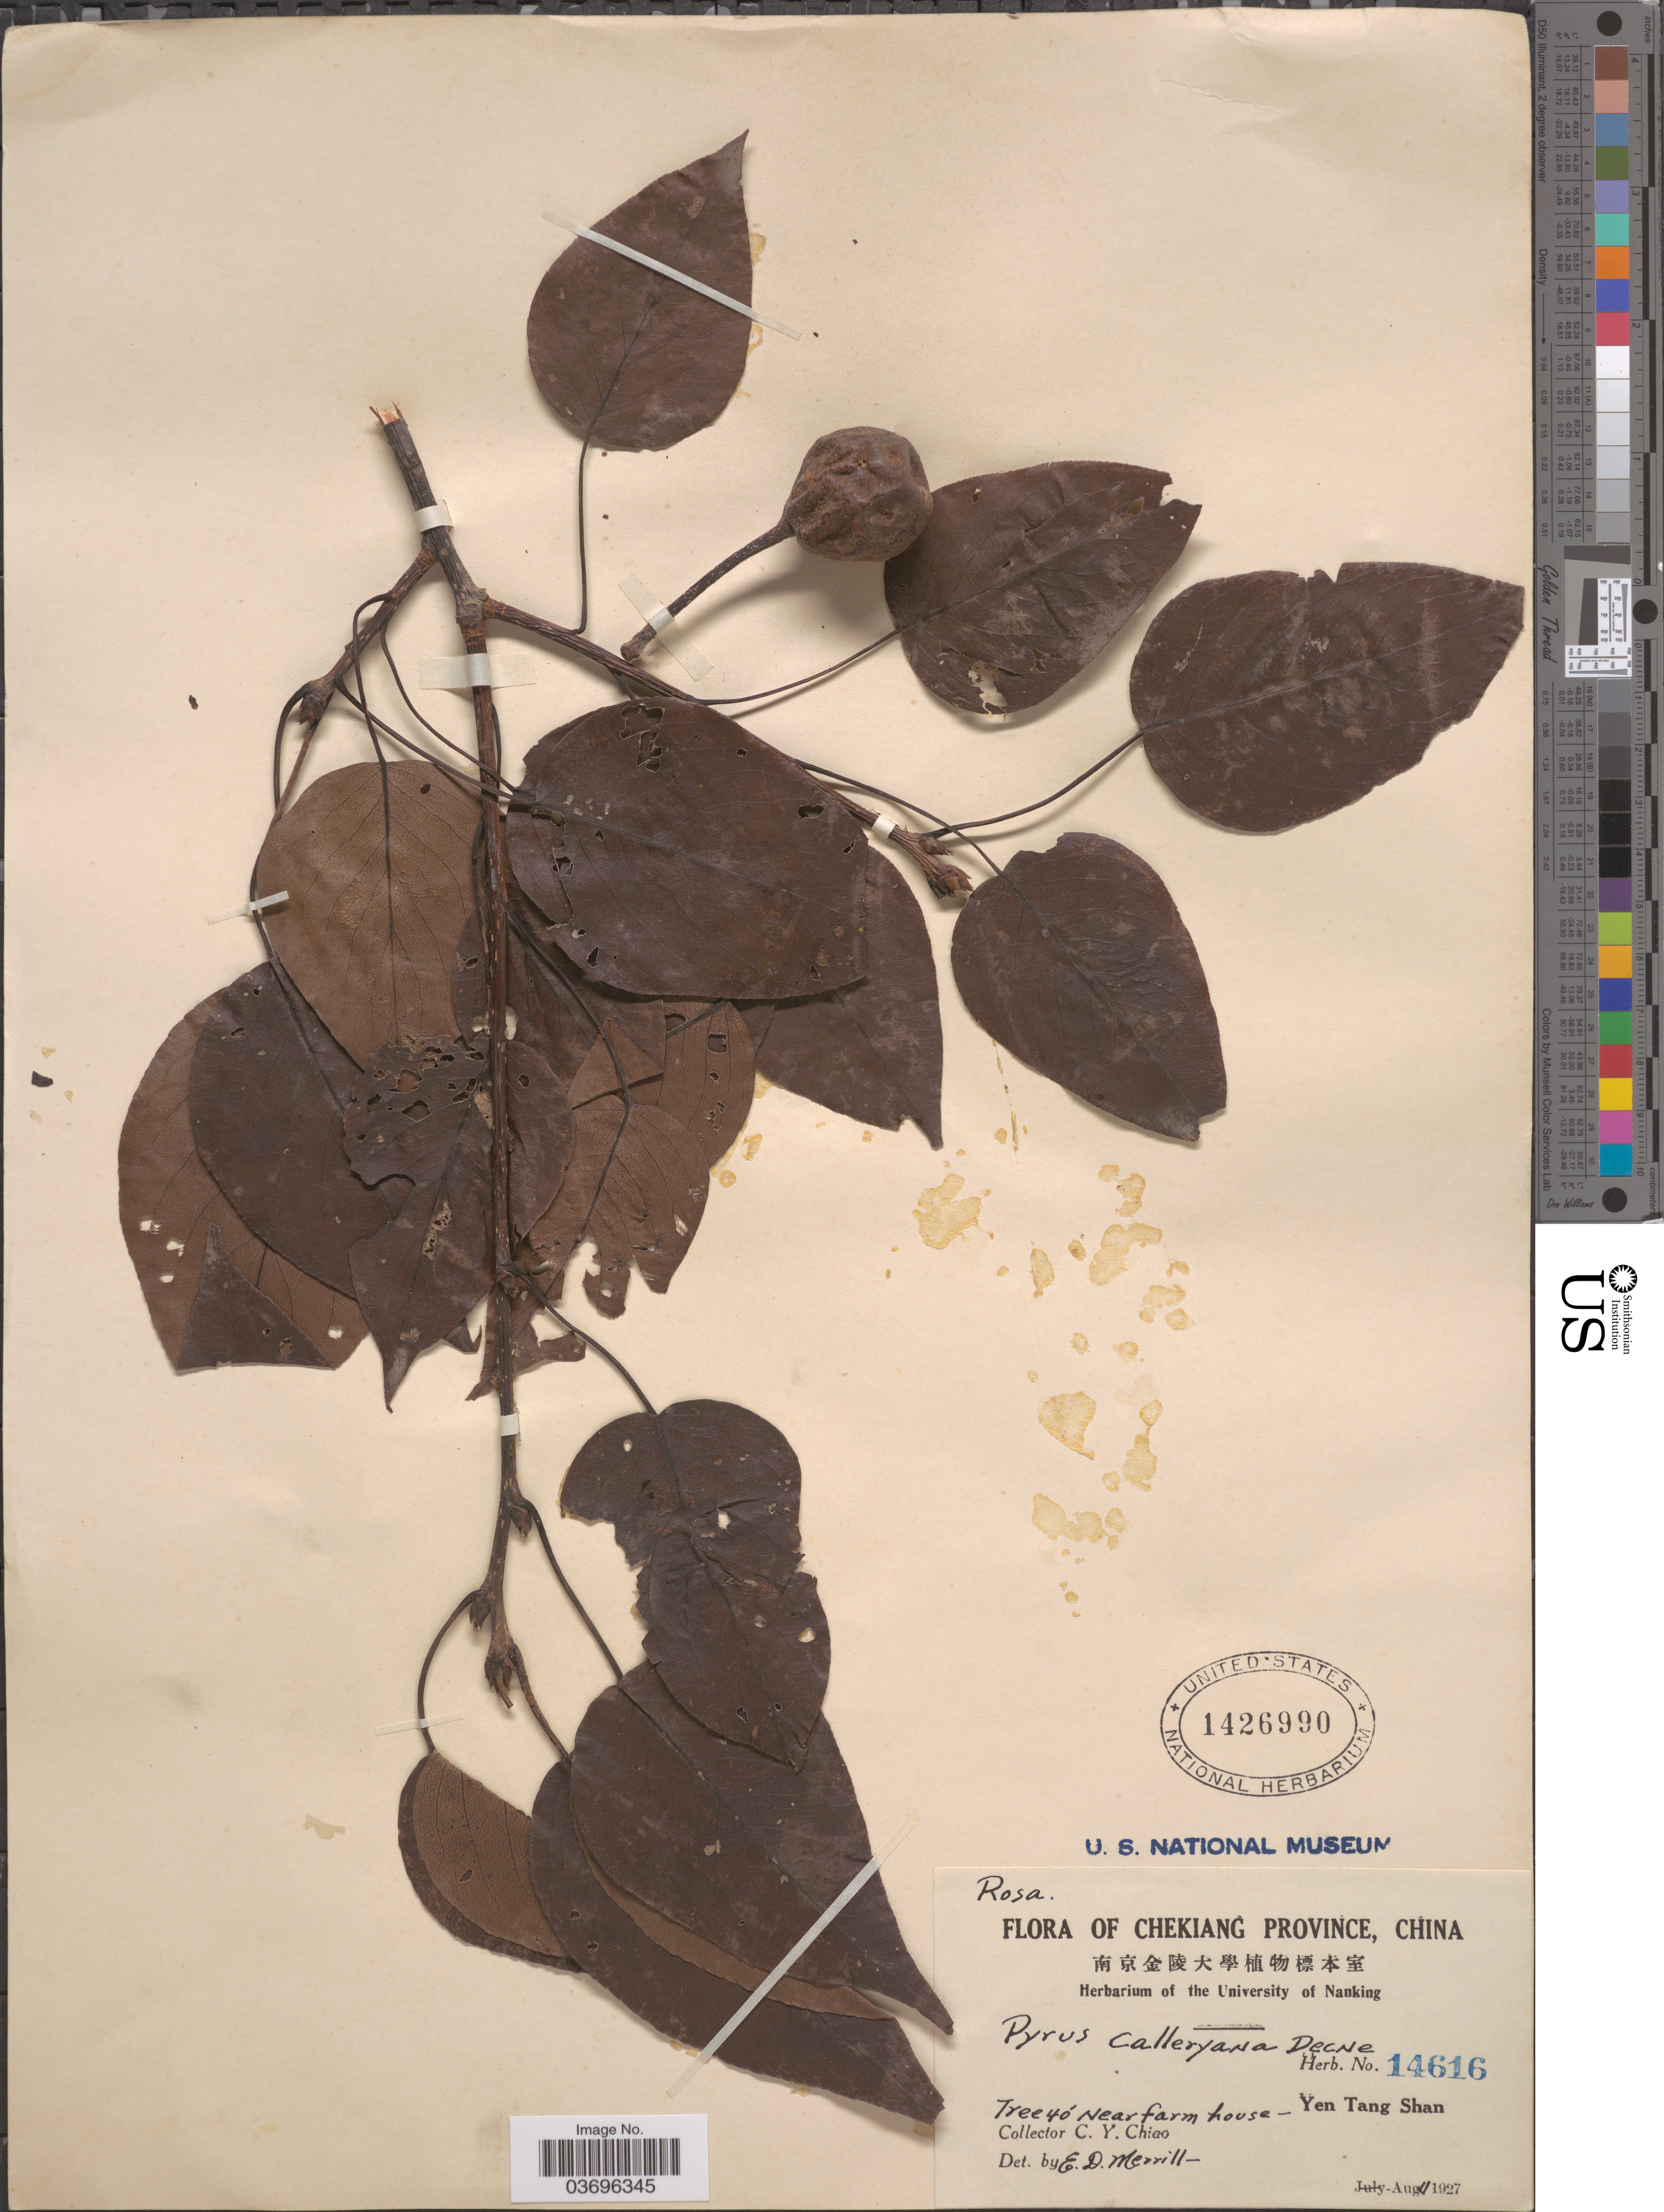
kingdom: Plantae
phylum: Tracheophyta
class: Magnoliopsida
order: Rosales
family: Rosaceae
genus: Pyrus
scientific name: Pyrus calleryana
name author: Decne.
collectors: C. Y. Chiao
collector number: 14616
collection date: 1927-08-11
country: China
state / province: Zhejiang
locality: Chekiang Province. Near farm house. Yen Tang Shan.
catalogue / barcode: US 1426990